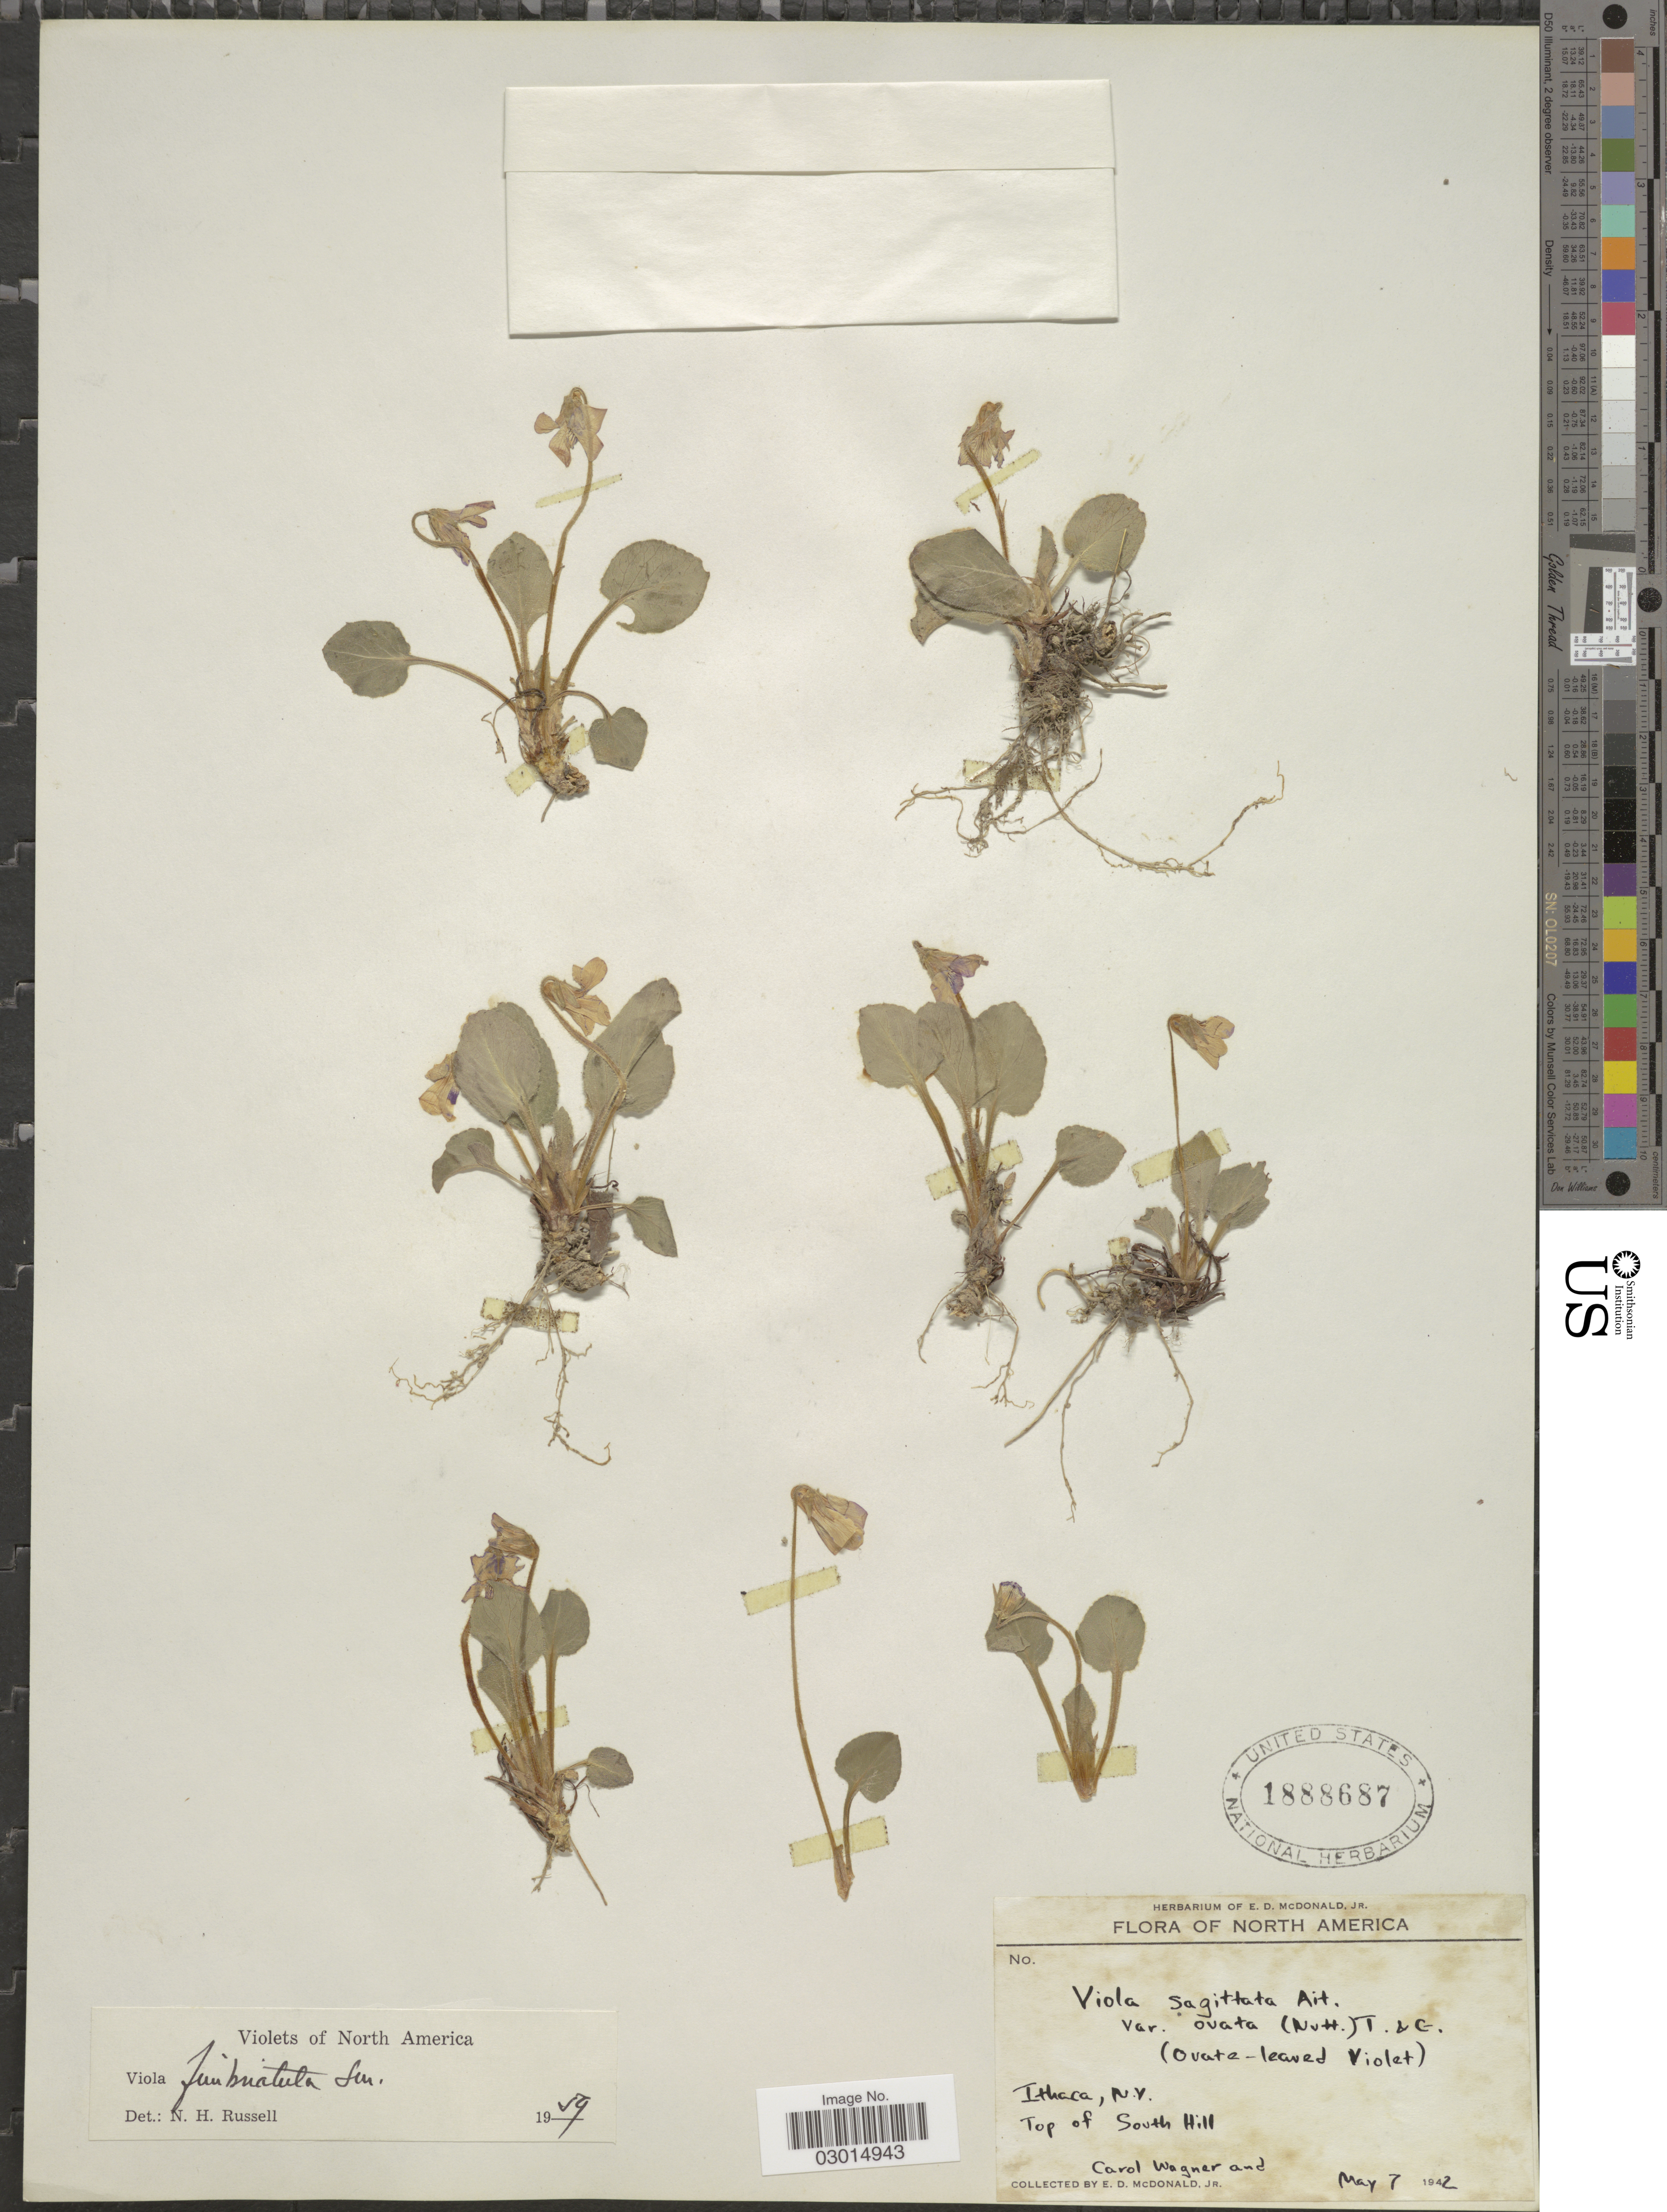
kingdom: Plantae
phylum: Tracheophyta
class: Magnoliopsida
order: Malpighiales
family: Violaceae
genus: Viola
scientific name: Viola fimbriatula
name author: Small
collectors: C. Wagner & E. D. McDonald Jr.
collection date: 1942-05-07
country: United States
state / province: New York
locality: Ithaca, N.Y. Top of South Hill.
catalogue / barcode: US 1888687